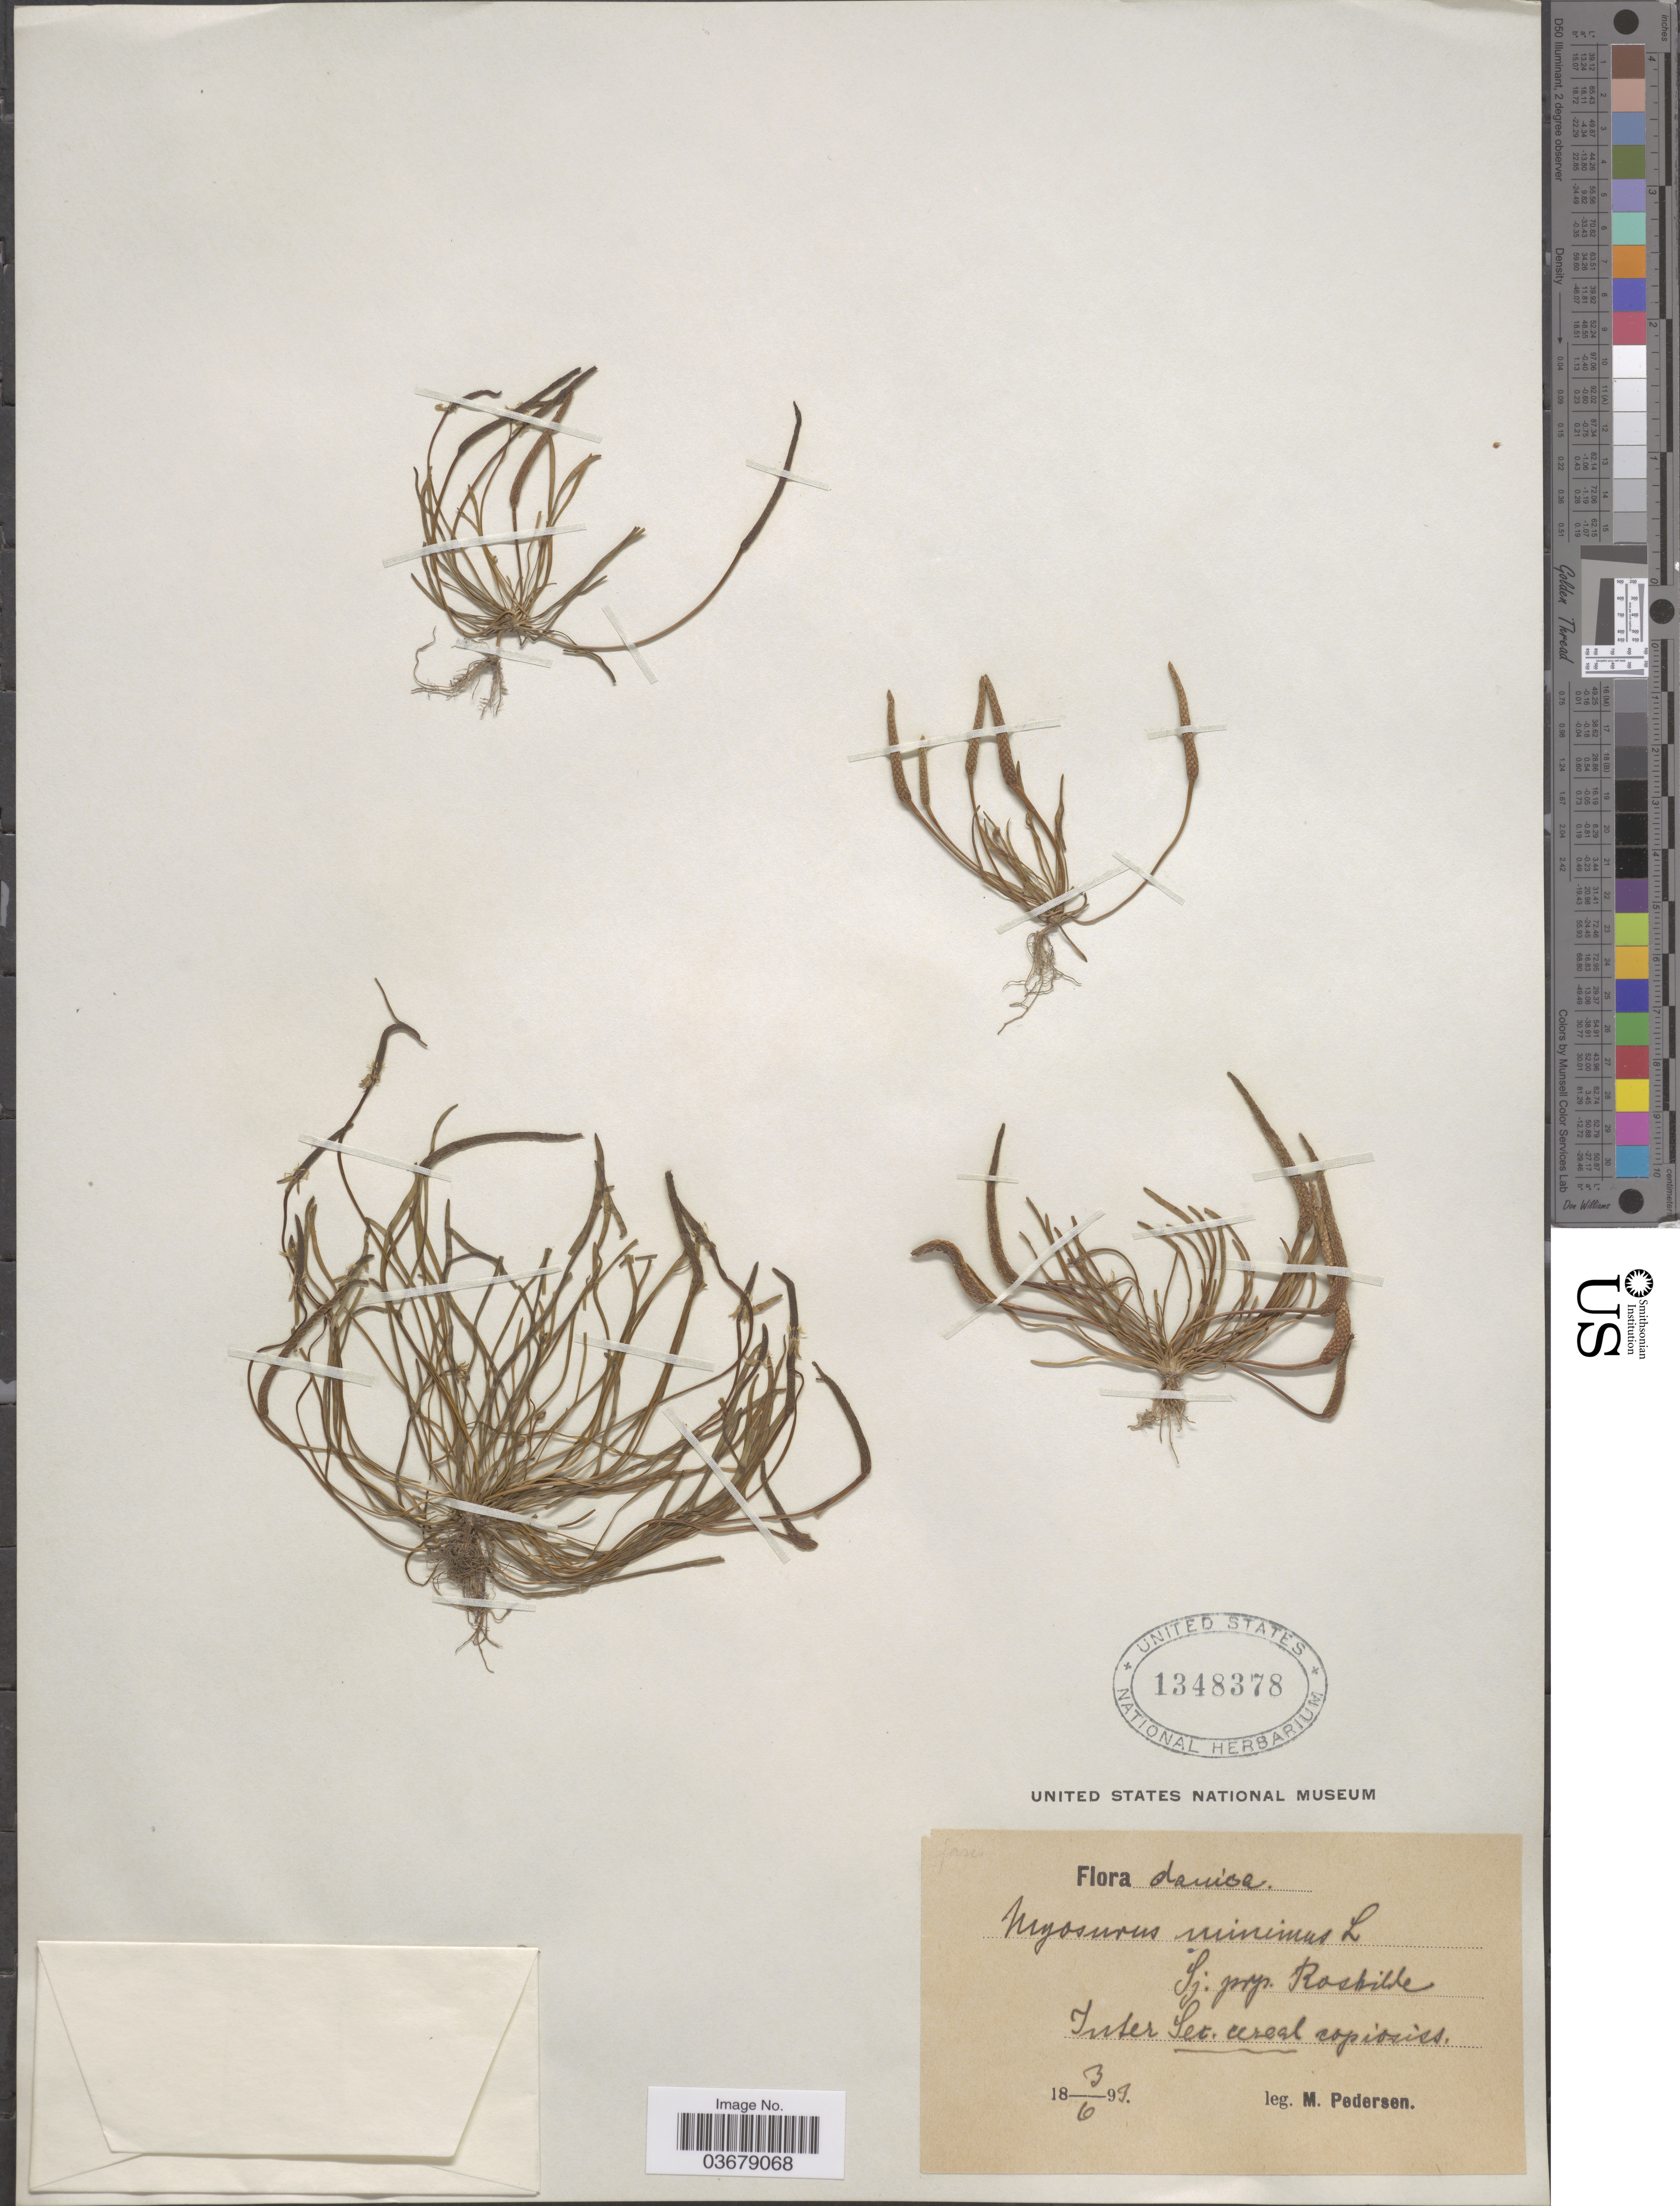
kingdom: Plantae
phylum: Tracheophyta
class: Magnoliopsida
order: Ranunculales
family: Ranunculaceae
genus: Myosurus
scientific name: Myosurus minimus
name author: L.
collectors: M. Pedersen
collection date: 1893-06-03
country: Denmark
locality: Danica, Sj. prop. Roskilde Inter Set. cereal copiosiss.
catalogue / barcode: US 1348378